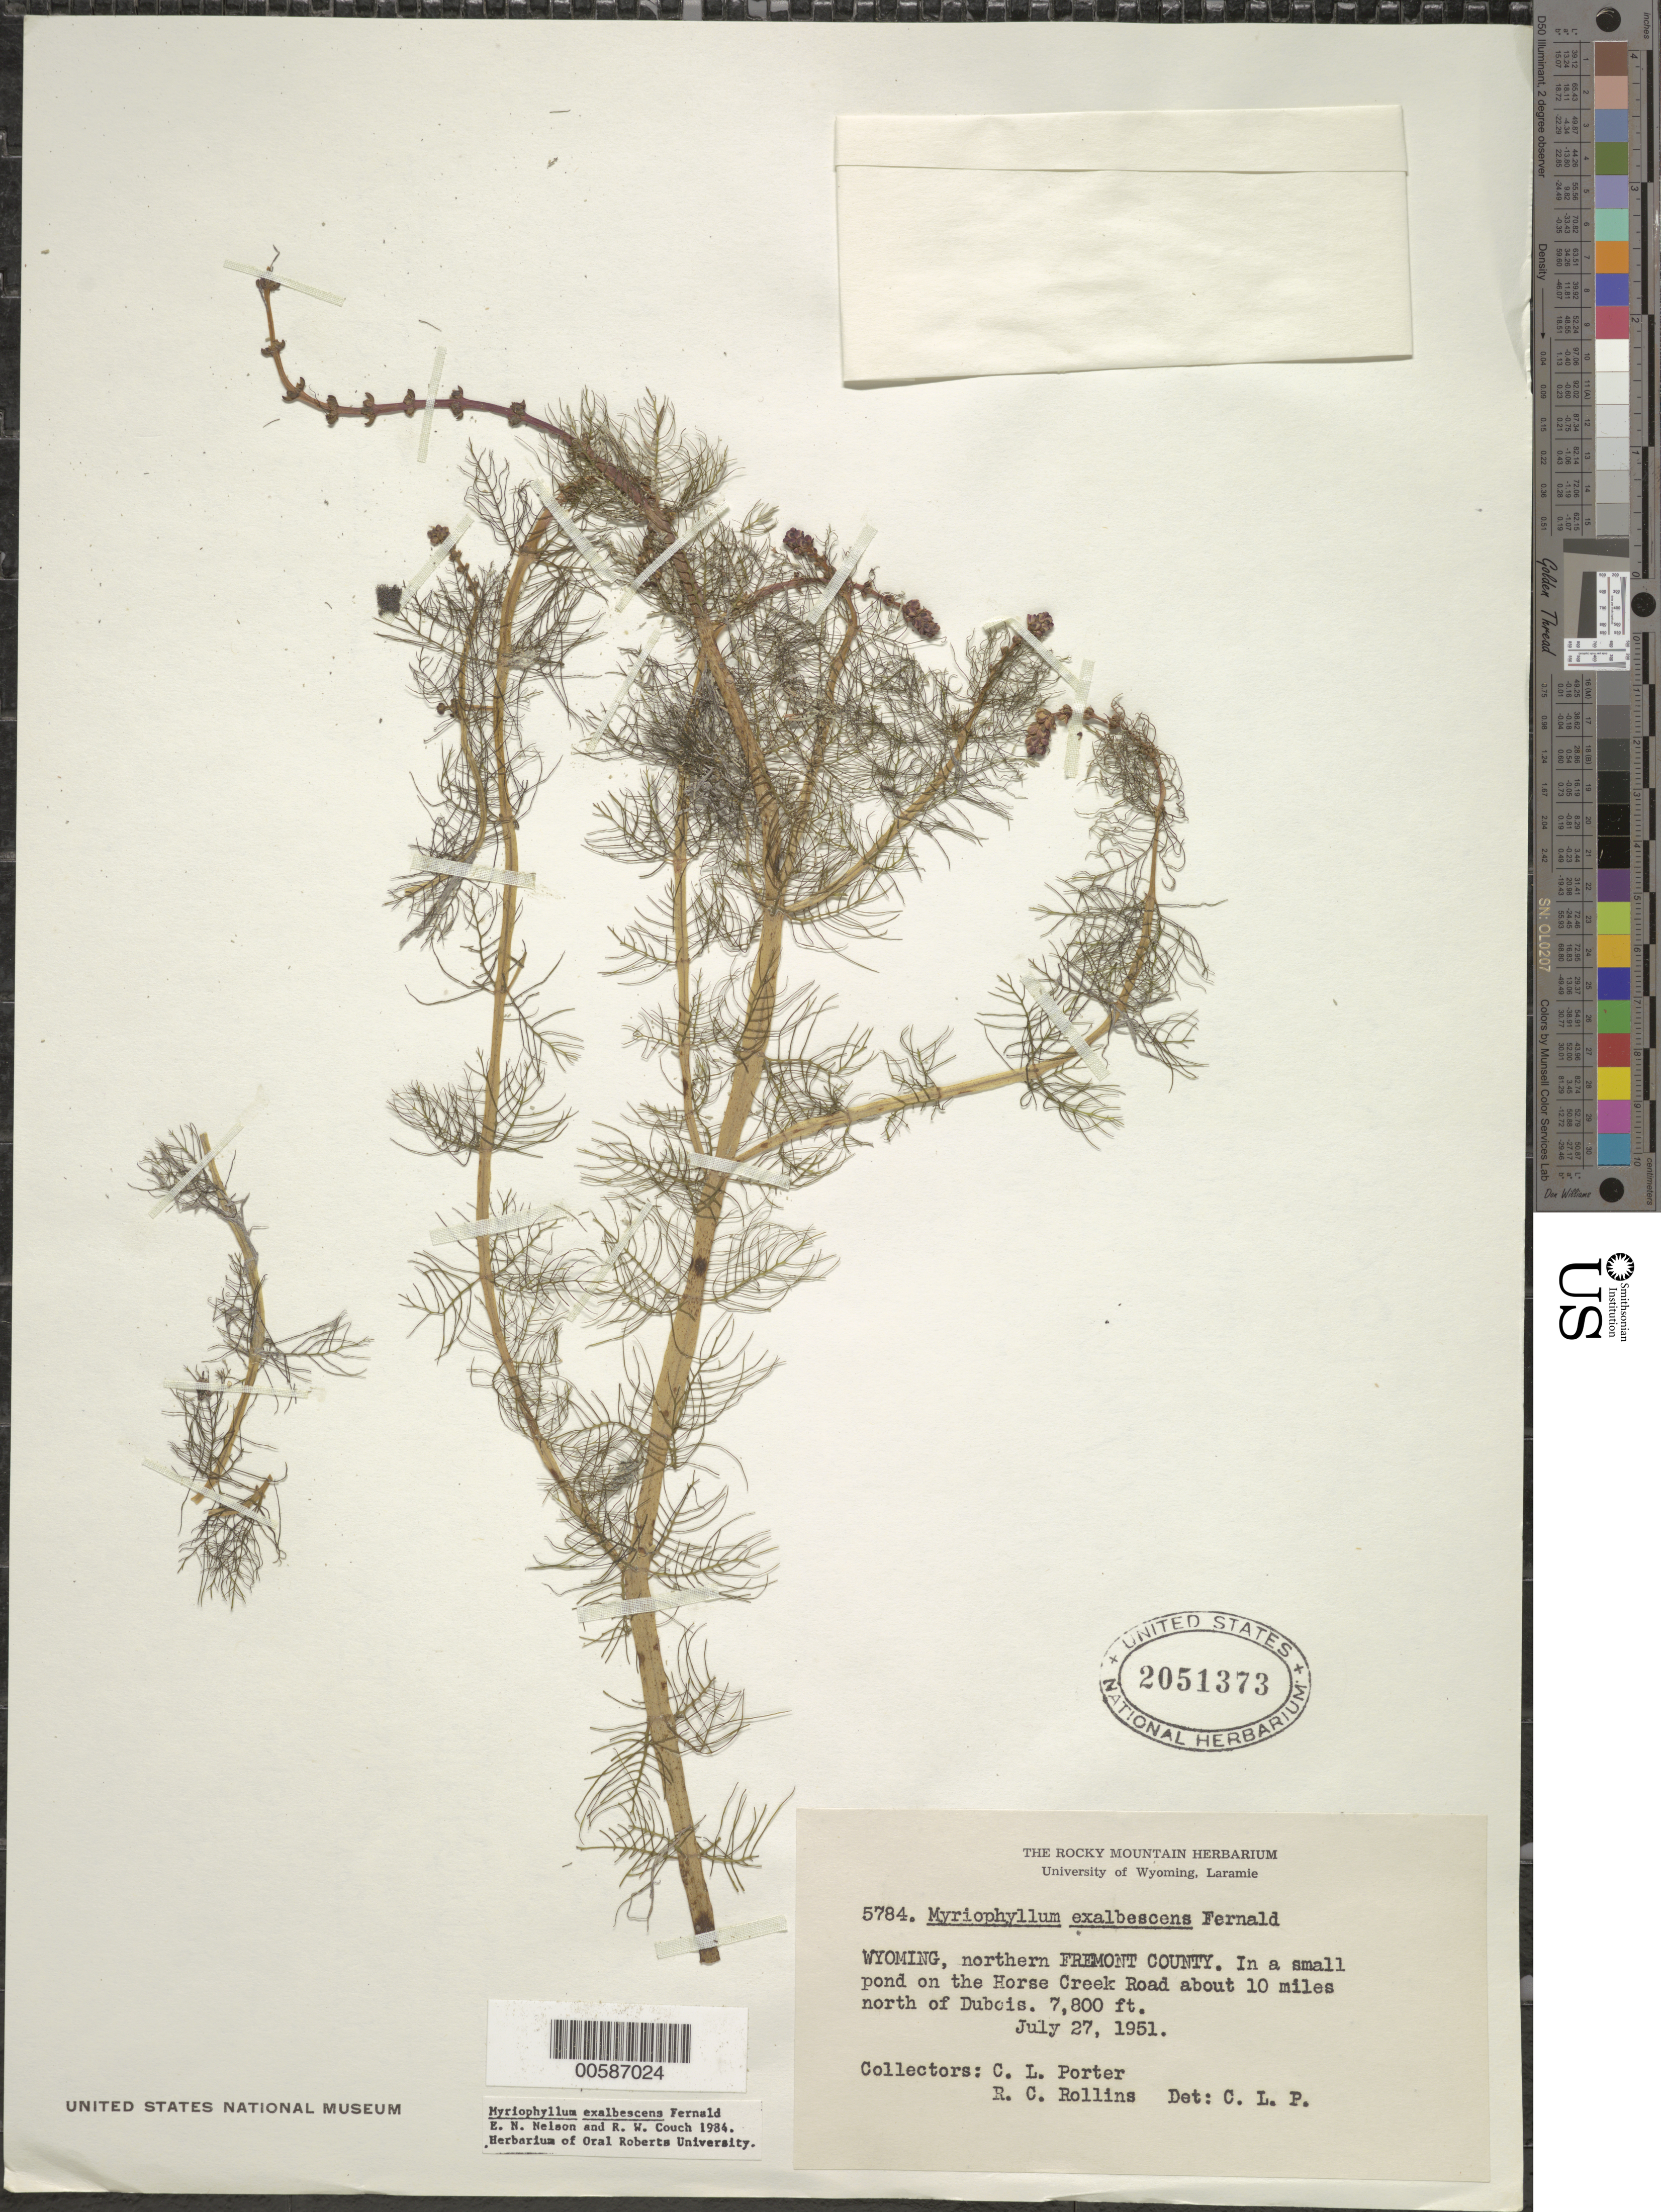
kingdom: Plantae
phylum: Tracheophyta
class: Magnoliopsida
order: Saxifragales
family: Haloragaceae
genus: Myriophyllum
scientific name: Myriophyllum exalbescens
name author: Fernald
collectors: C. L. Porter & R. C. Rollins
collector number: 5784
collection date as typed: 27 Jul 1951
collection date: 1951-07-27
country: United States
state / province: Wyoming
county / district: Fremont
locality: Pond on the Horse Creek Road, N of Dubois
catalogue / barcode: US 2051373